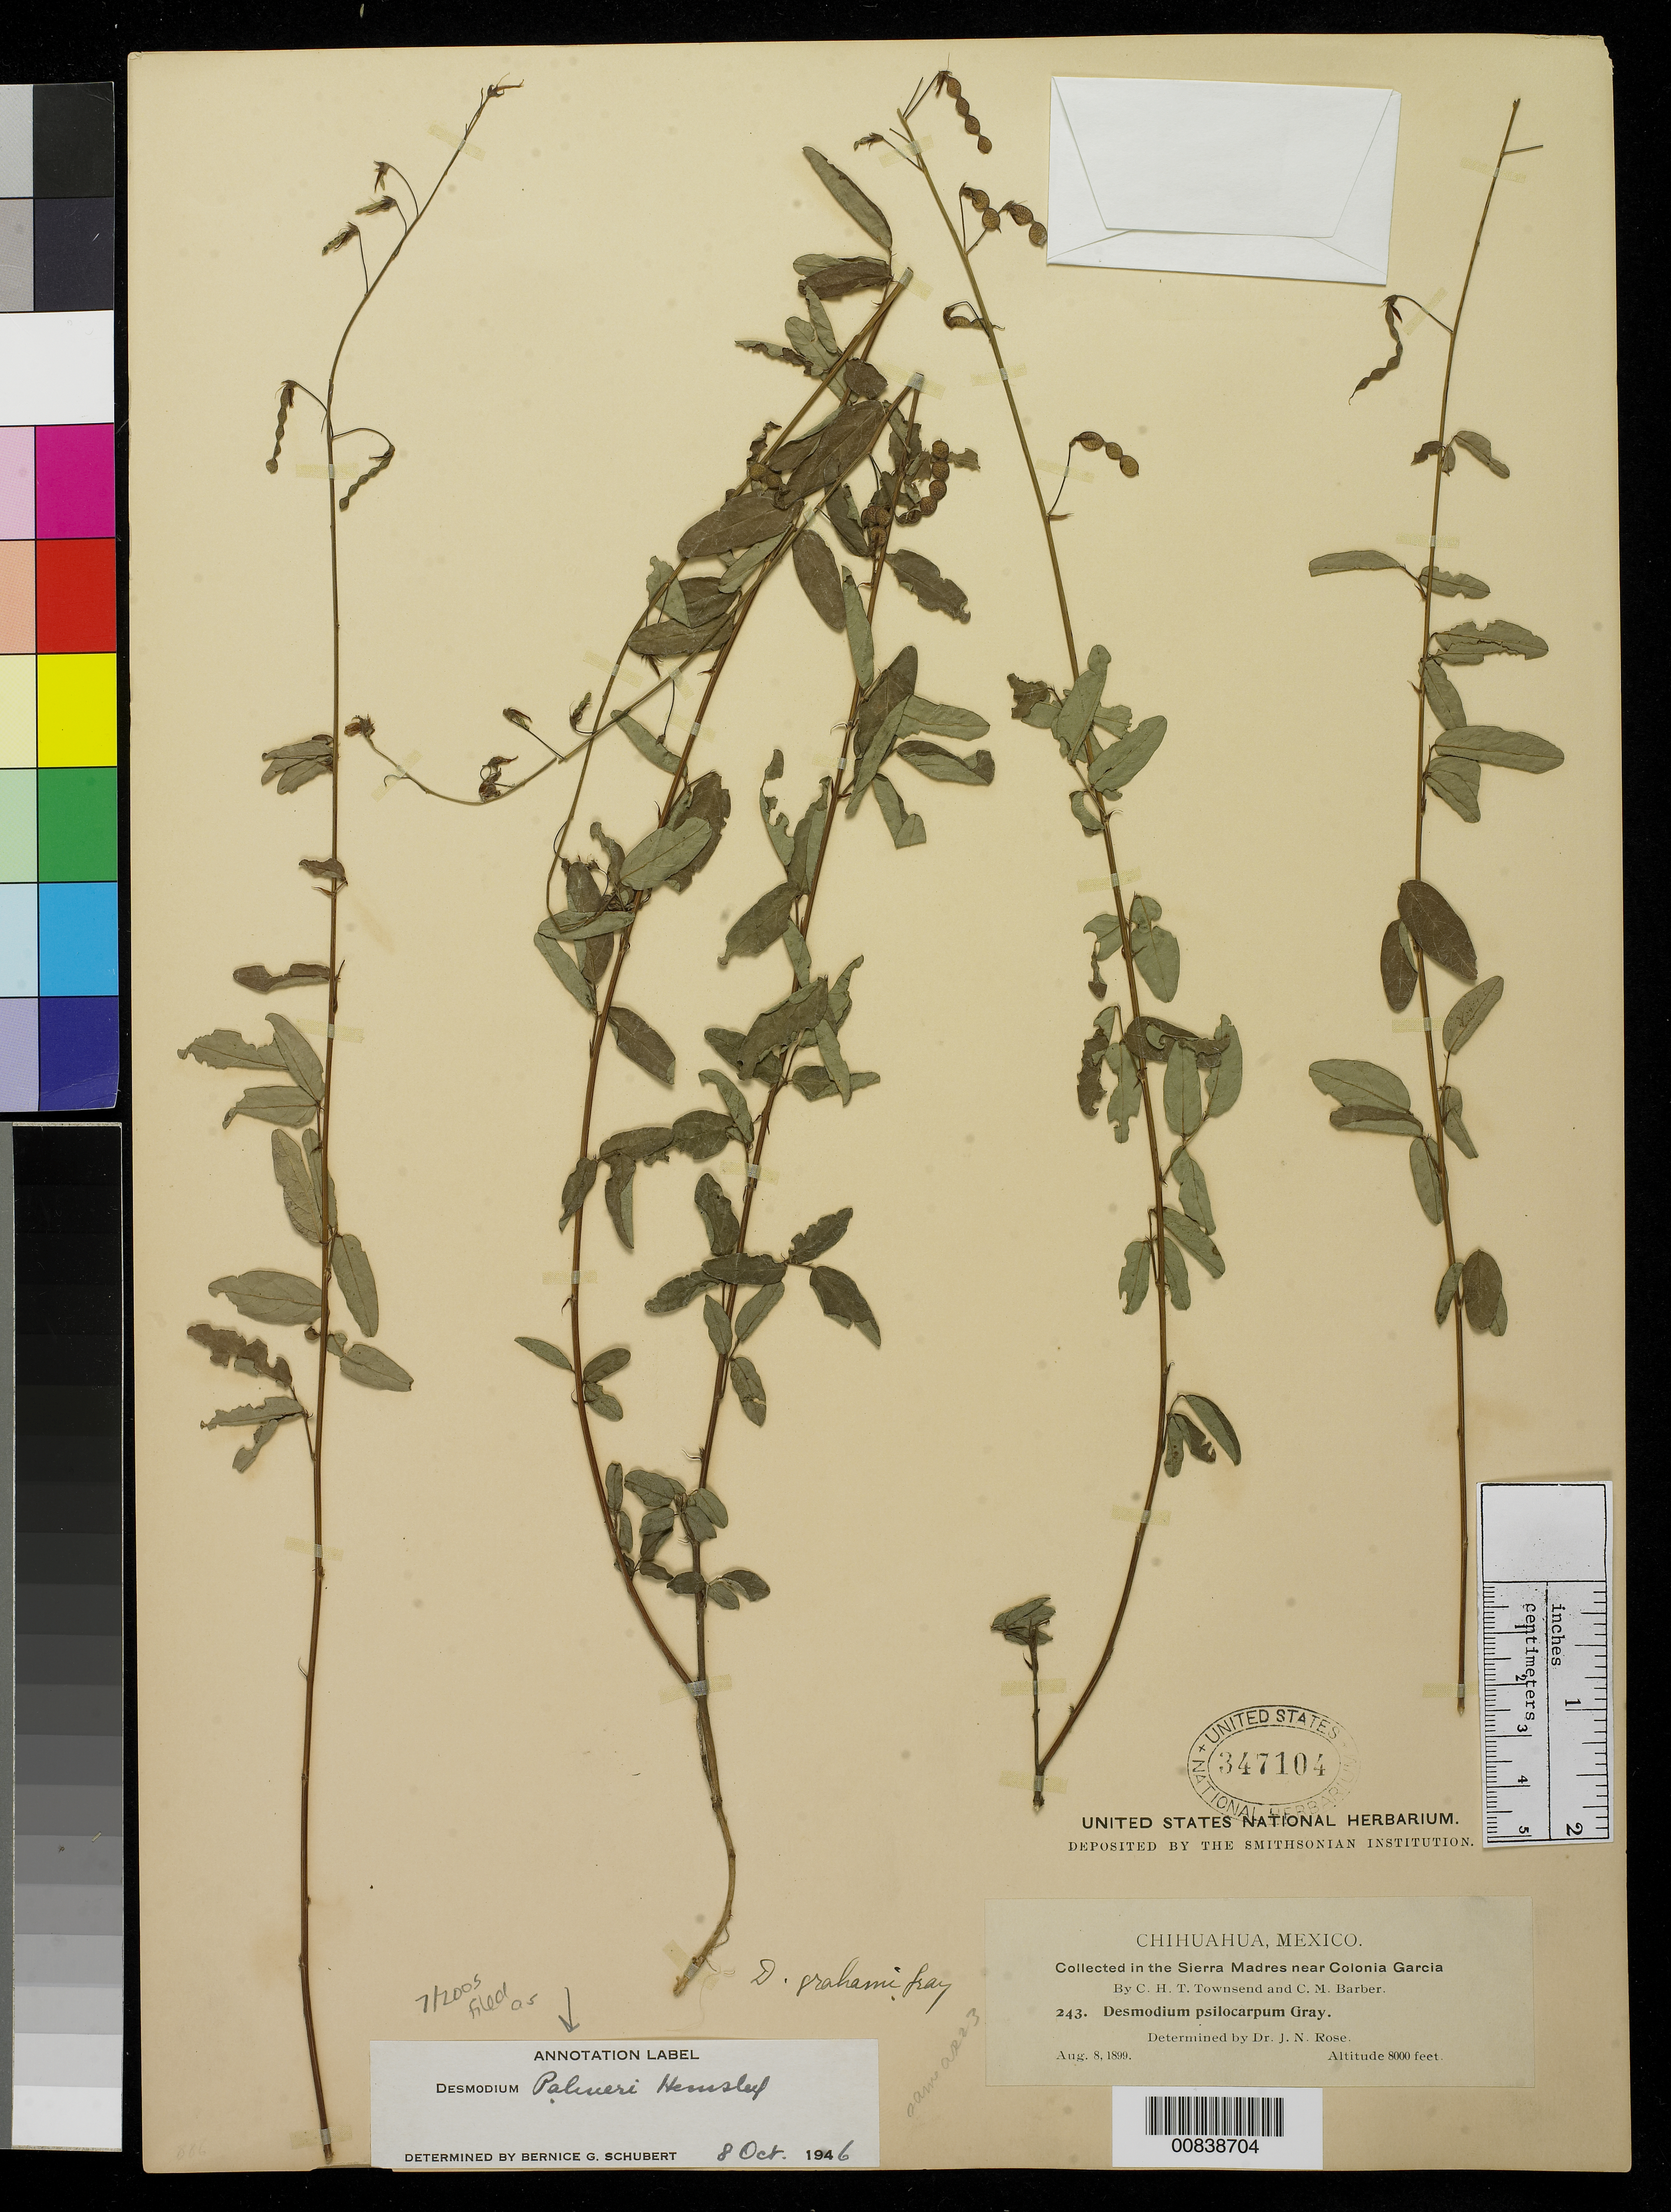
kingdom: Plantae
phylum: Tracheophyta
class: Magnoliopsida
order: Fabales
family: Fabaceae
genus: Desmodium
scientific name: Desmodium palmeri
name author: Hemsl.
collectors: C. H. T. Townsend & C. Barber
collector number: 243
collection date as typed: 08 Aug 1899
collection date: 1899-08-08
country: Mexico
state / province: Chihuahua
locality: Sierra Madre near Colonia García, Chihuahua.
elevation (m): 2438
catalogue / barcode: US 347104